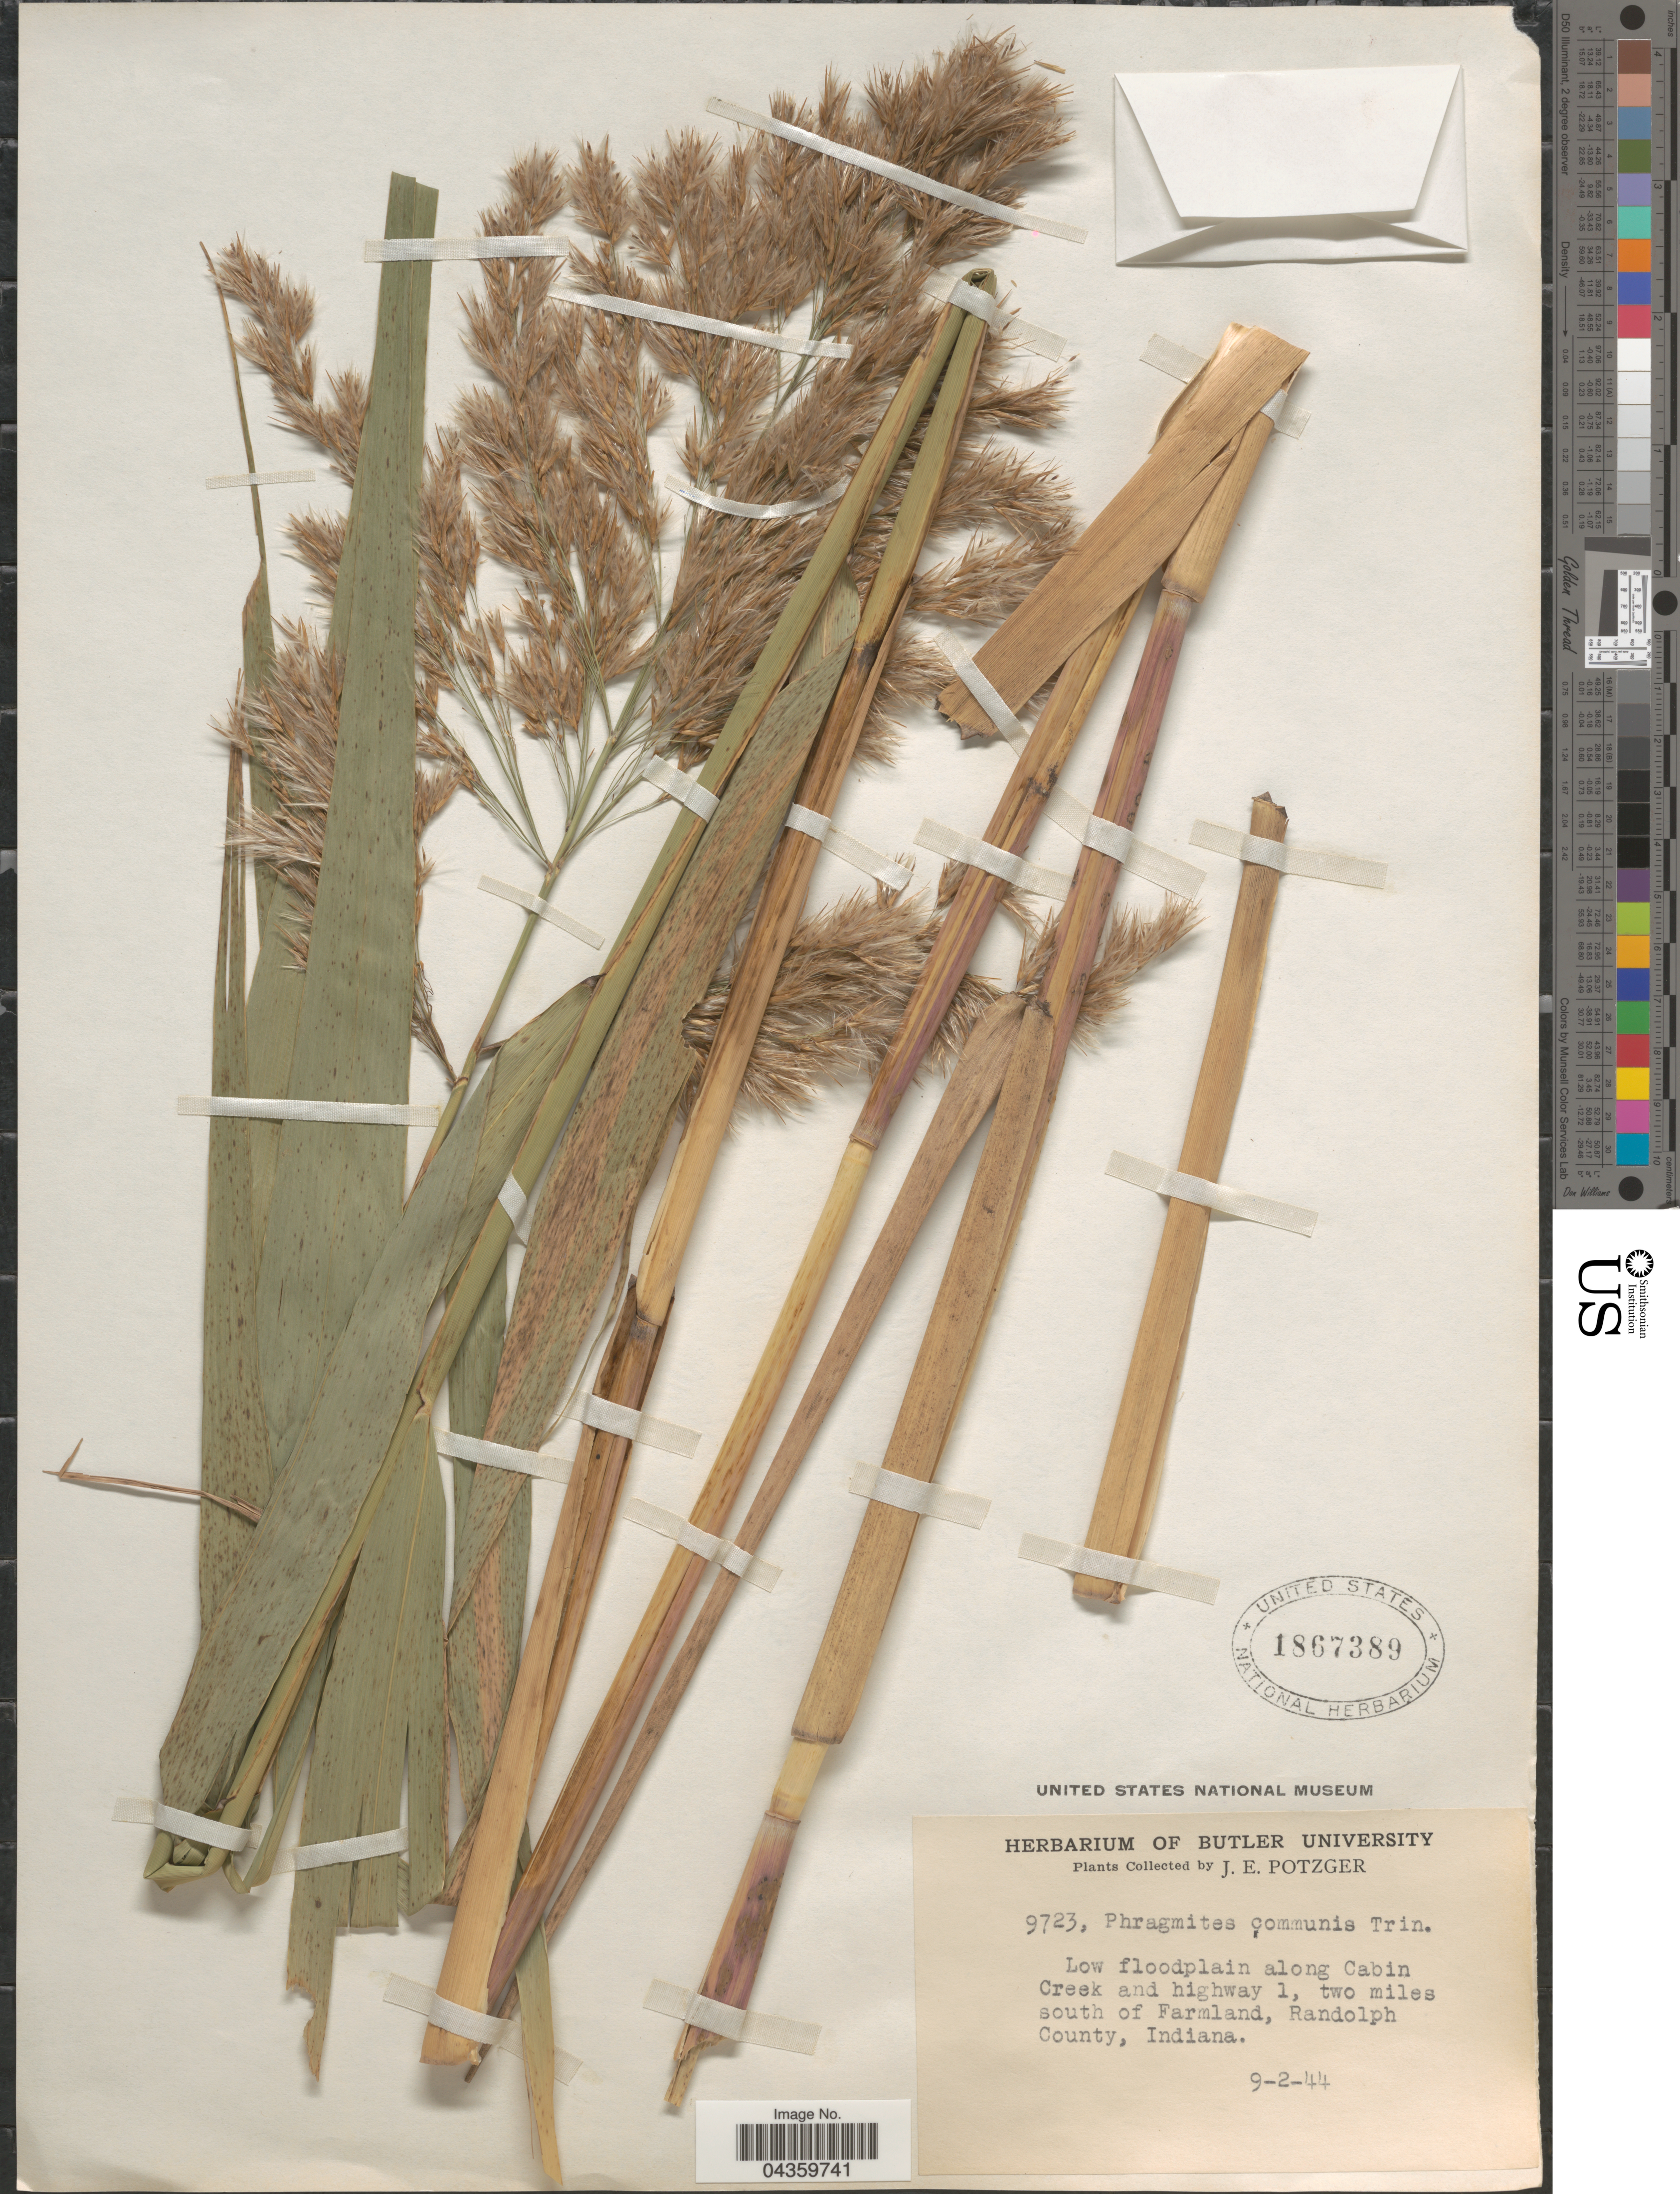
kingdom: Plantae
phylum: Tracheophyta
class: Liliopsida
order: Poales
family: Poaceae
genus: Phragmites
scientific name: Phragmites australis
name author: (Cav.) Trin. ex Steud.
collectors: J. Potzger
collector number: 9723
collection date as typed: Transcribed d/m/y: 2/9/44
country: United States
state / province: Indiana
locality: Low floodplain along Cabin Creek and highway 1, two miles south of Farmland, Randolph County.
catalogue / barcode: US 1867389